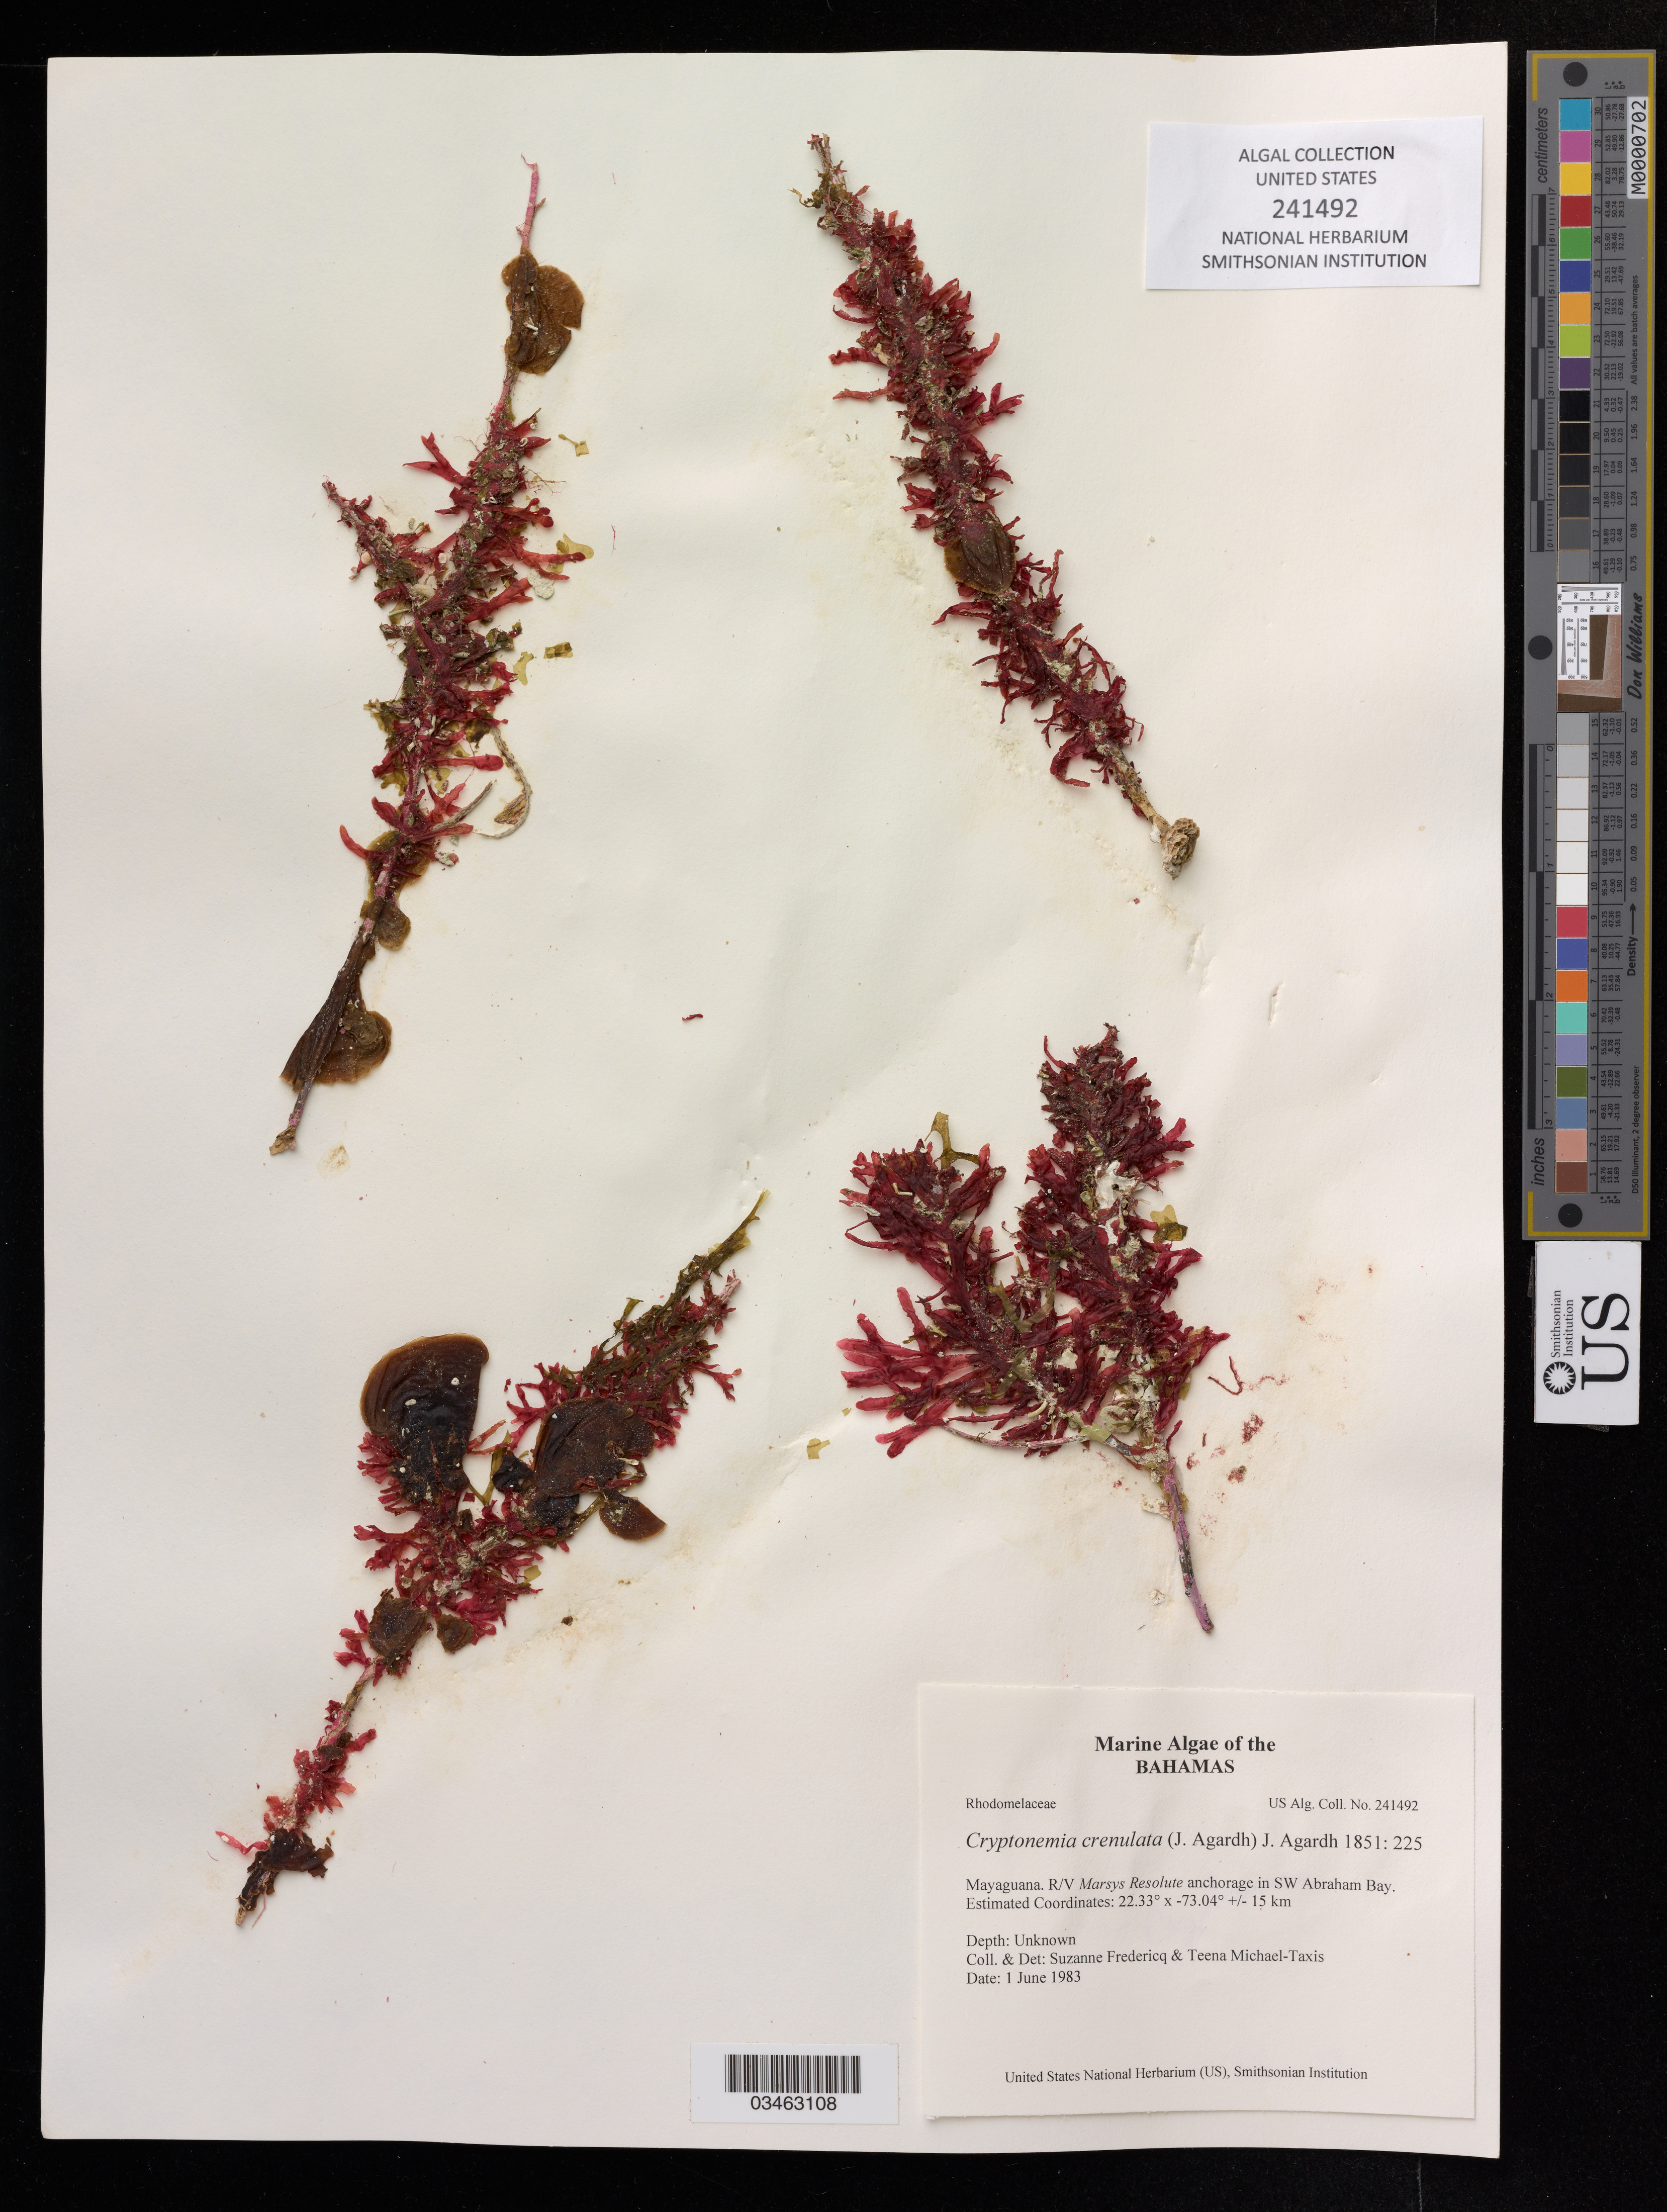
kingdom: Plantae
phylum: Rhodophyta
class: Florideophyceae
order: Halymeniales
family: Halymeniaceae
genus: Cryptonemia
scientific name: Cryptonemia crenulata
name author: (J. Agardh) J. Agardh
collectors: S. Fredericq & T. Michael-Taxis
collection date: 1983-06-01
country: Bahamas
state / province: Mayaguana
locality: R/V Marsys Resolute anchorage in SW Abraham Bay.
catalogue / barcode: US 241492